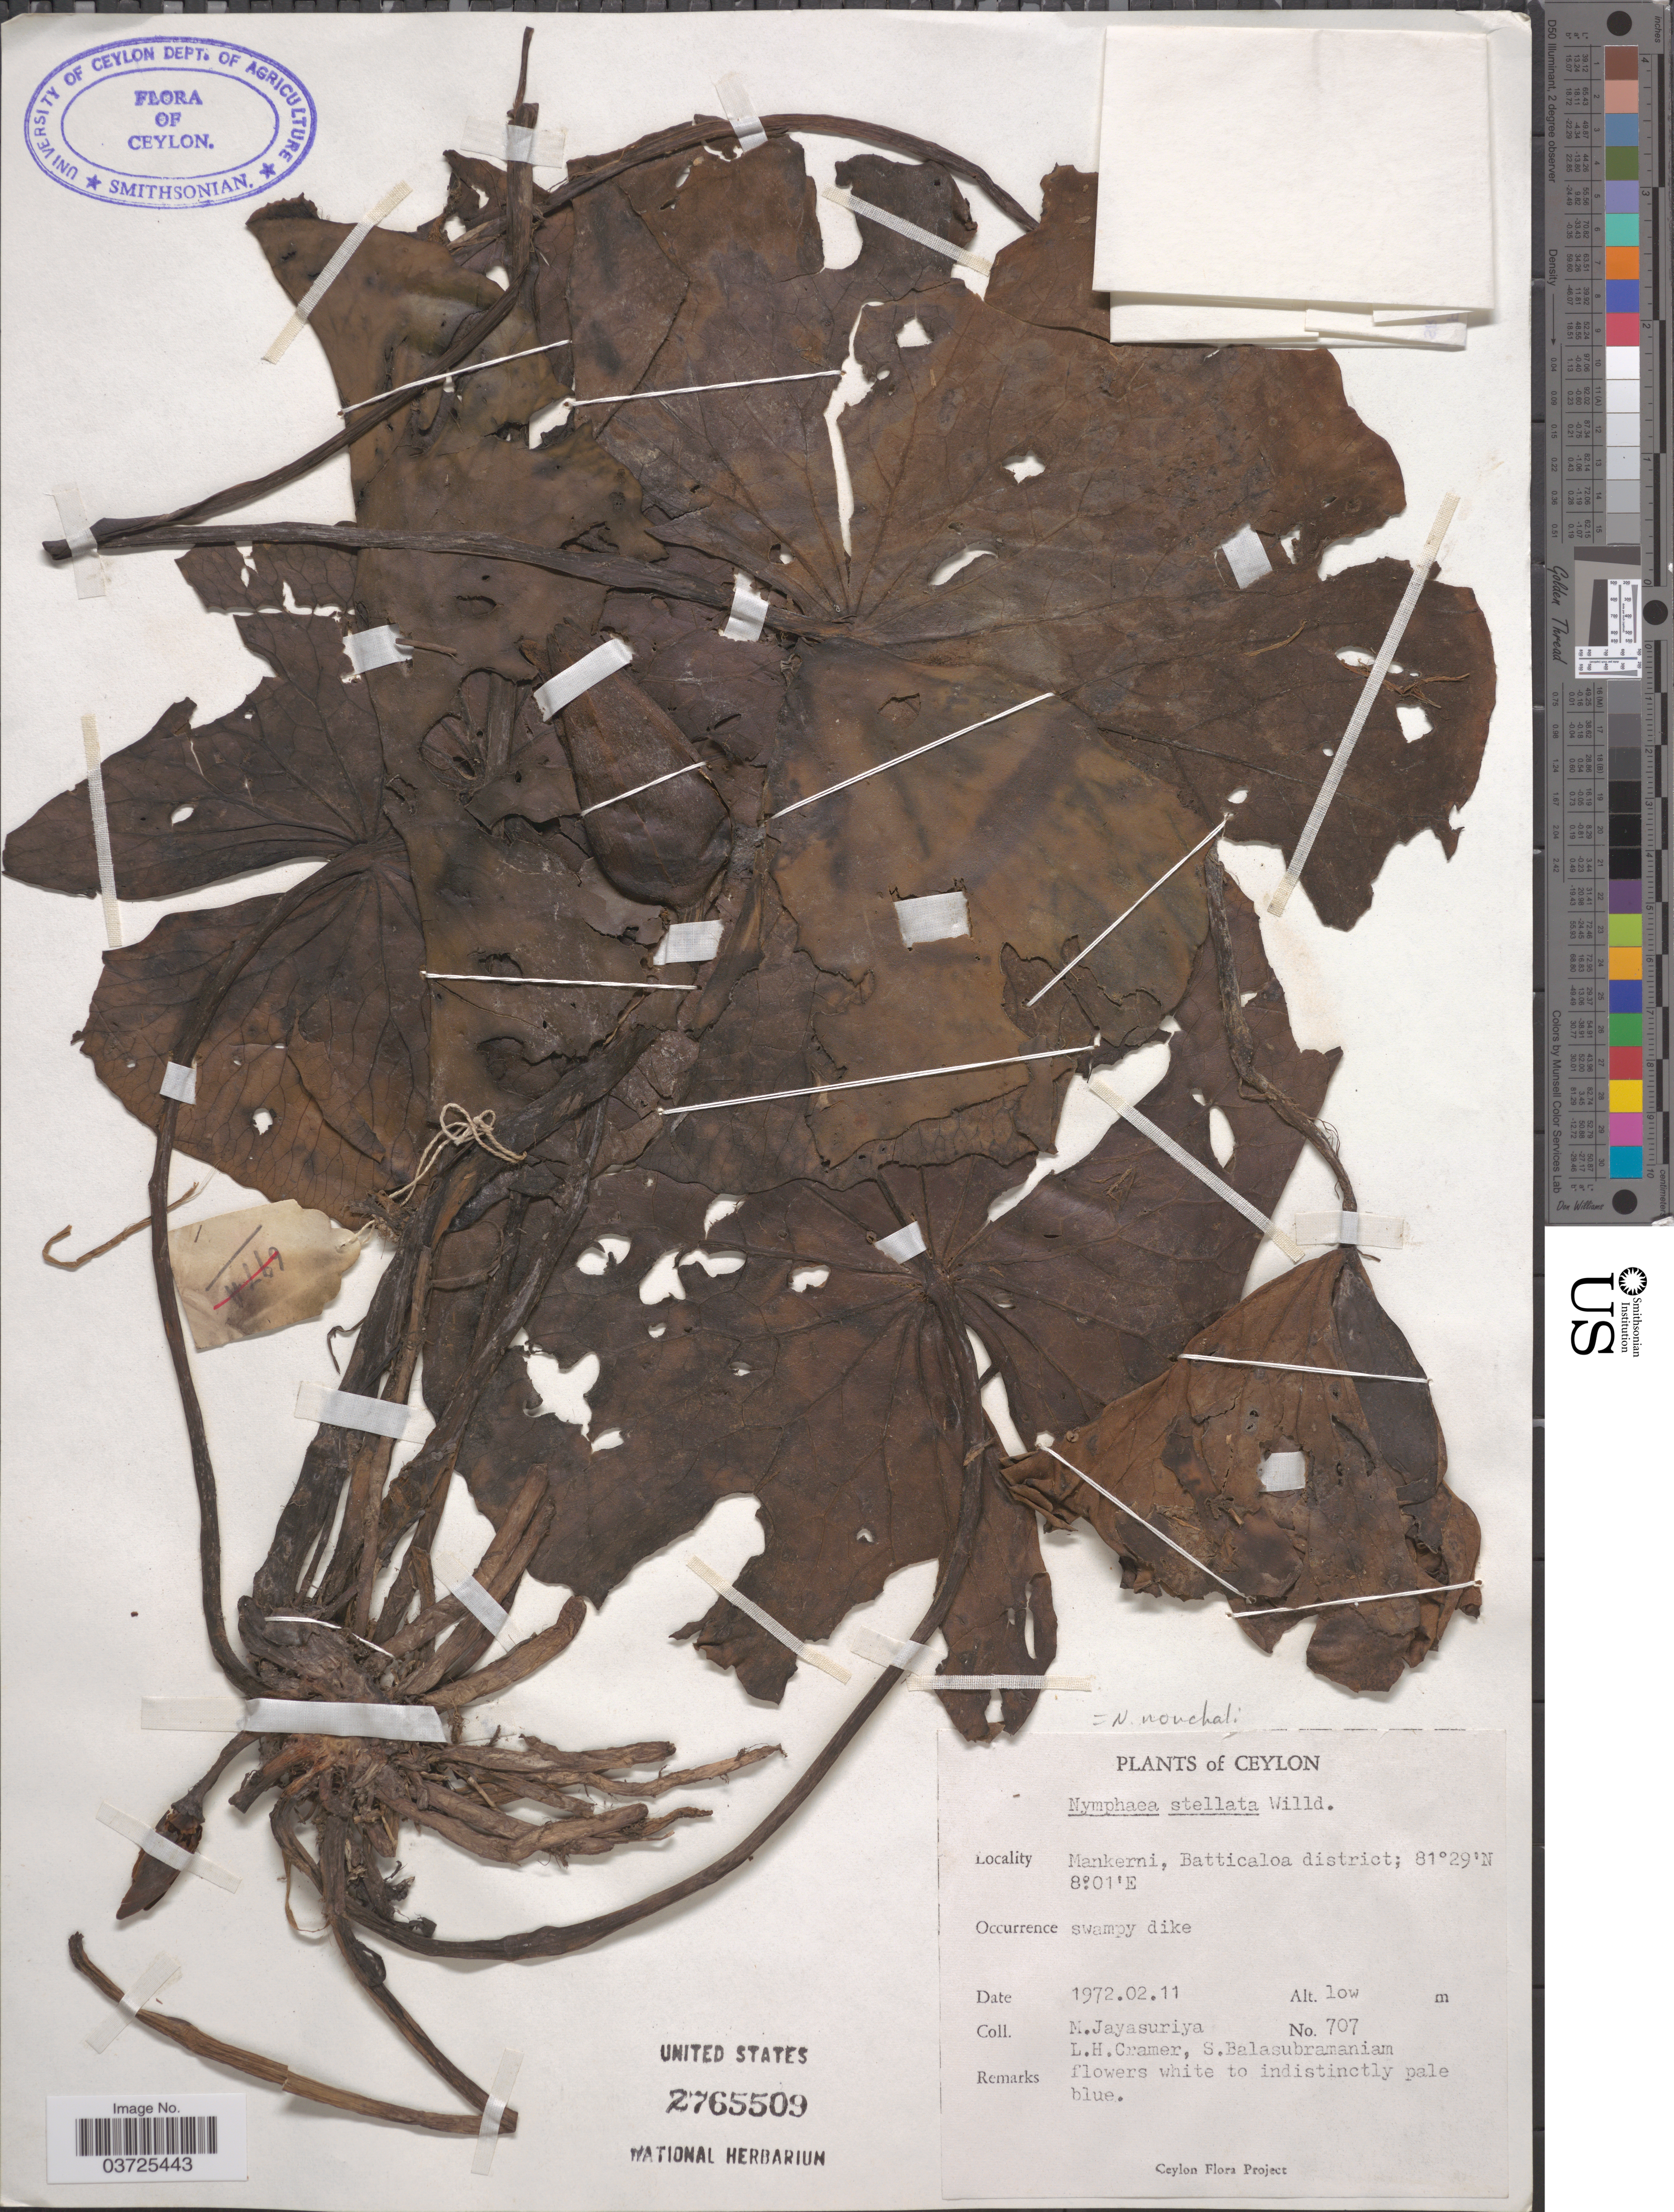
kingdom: Plantae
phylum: Tracheophyta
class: Magnoliopsida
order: Nymphaeales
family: Nymphaeaceae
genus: Nymphaea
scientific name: Nymphaea stellata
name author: Willd.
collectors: M. Jayasuriya, L. H. Cramer & S. Balasubramaniam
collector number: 707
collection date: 1972-02-11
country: Sri Lanka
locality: Ceylon. Mankerni, Batticaloa district.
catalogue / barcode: US 2765509